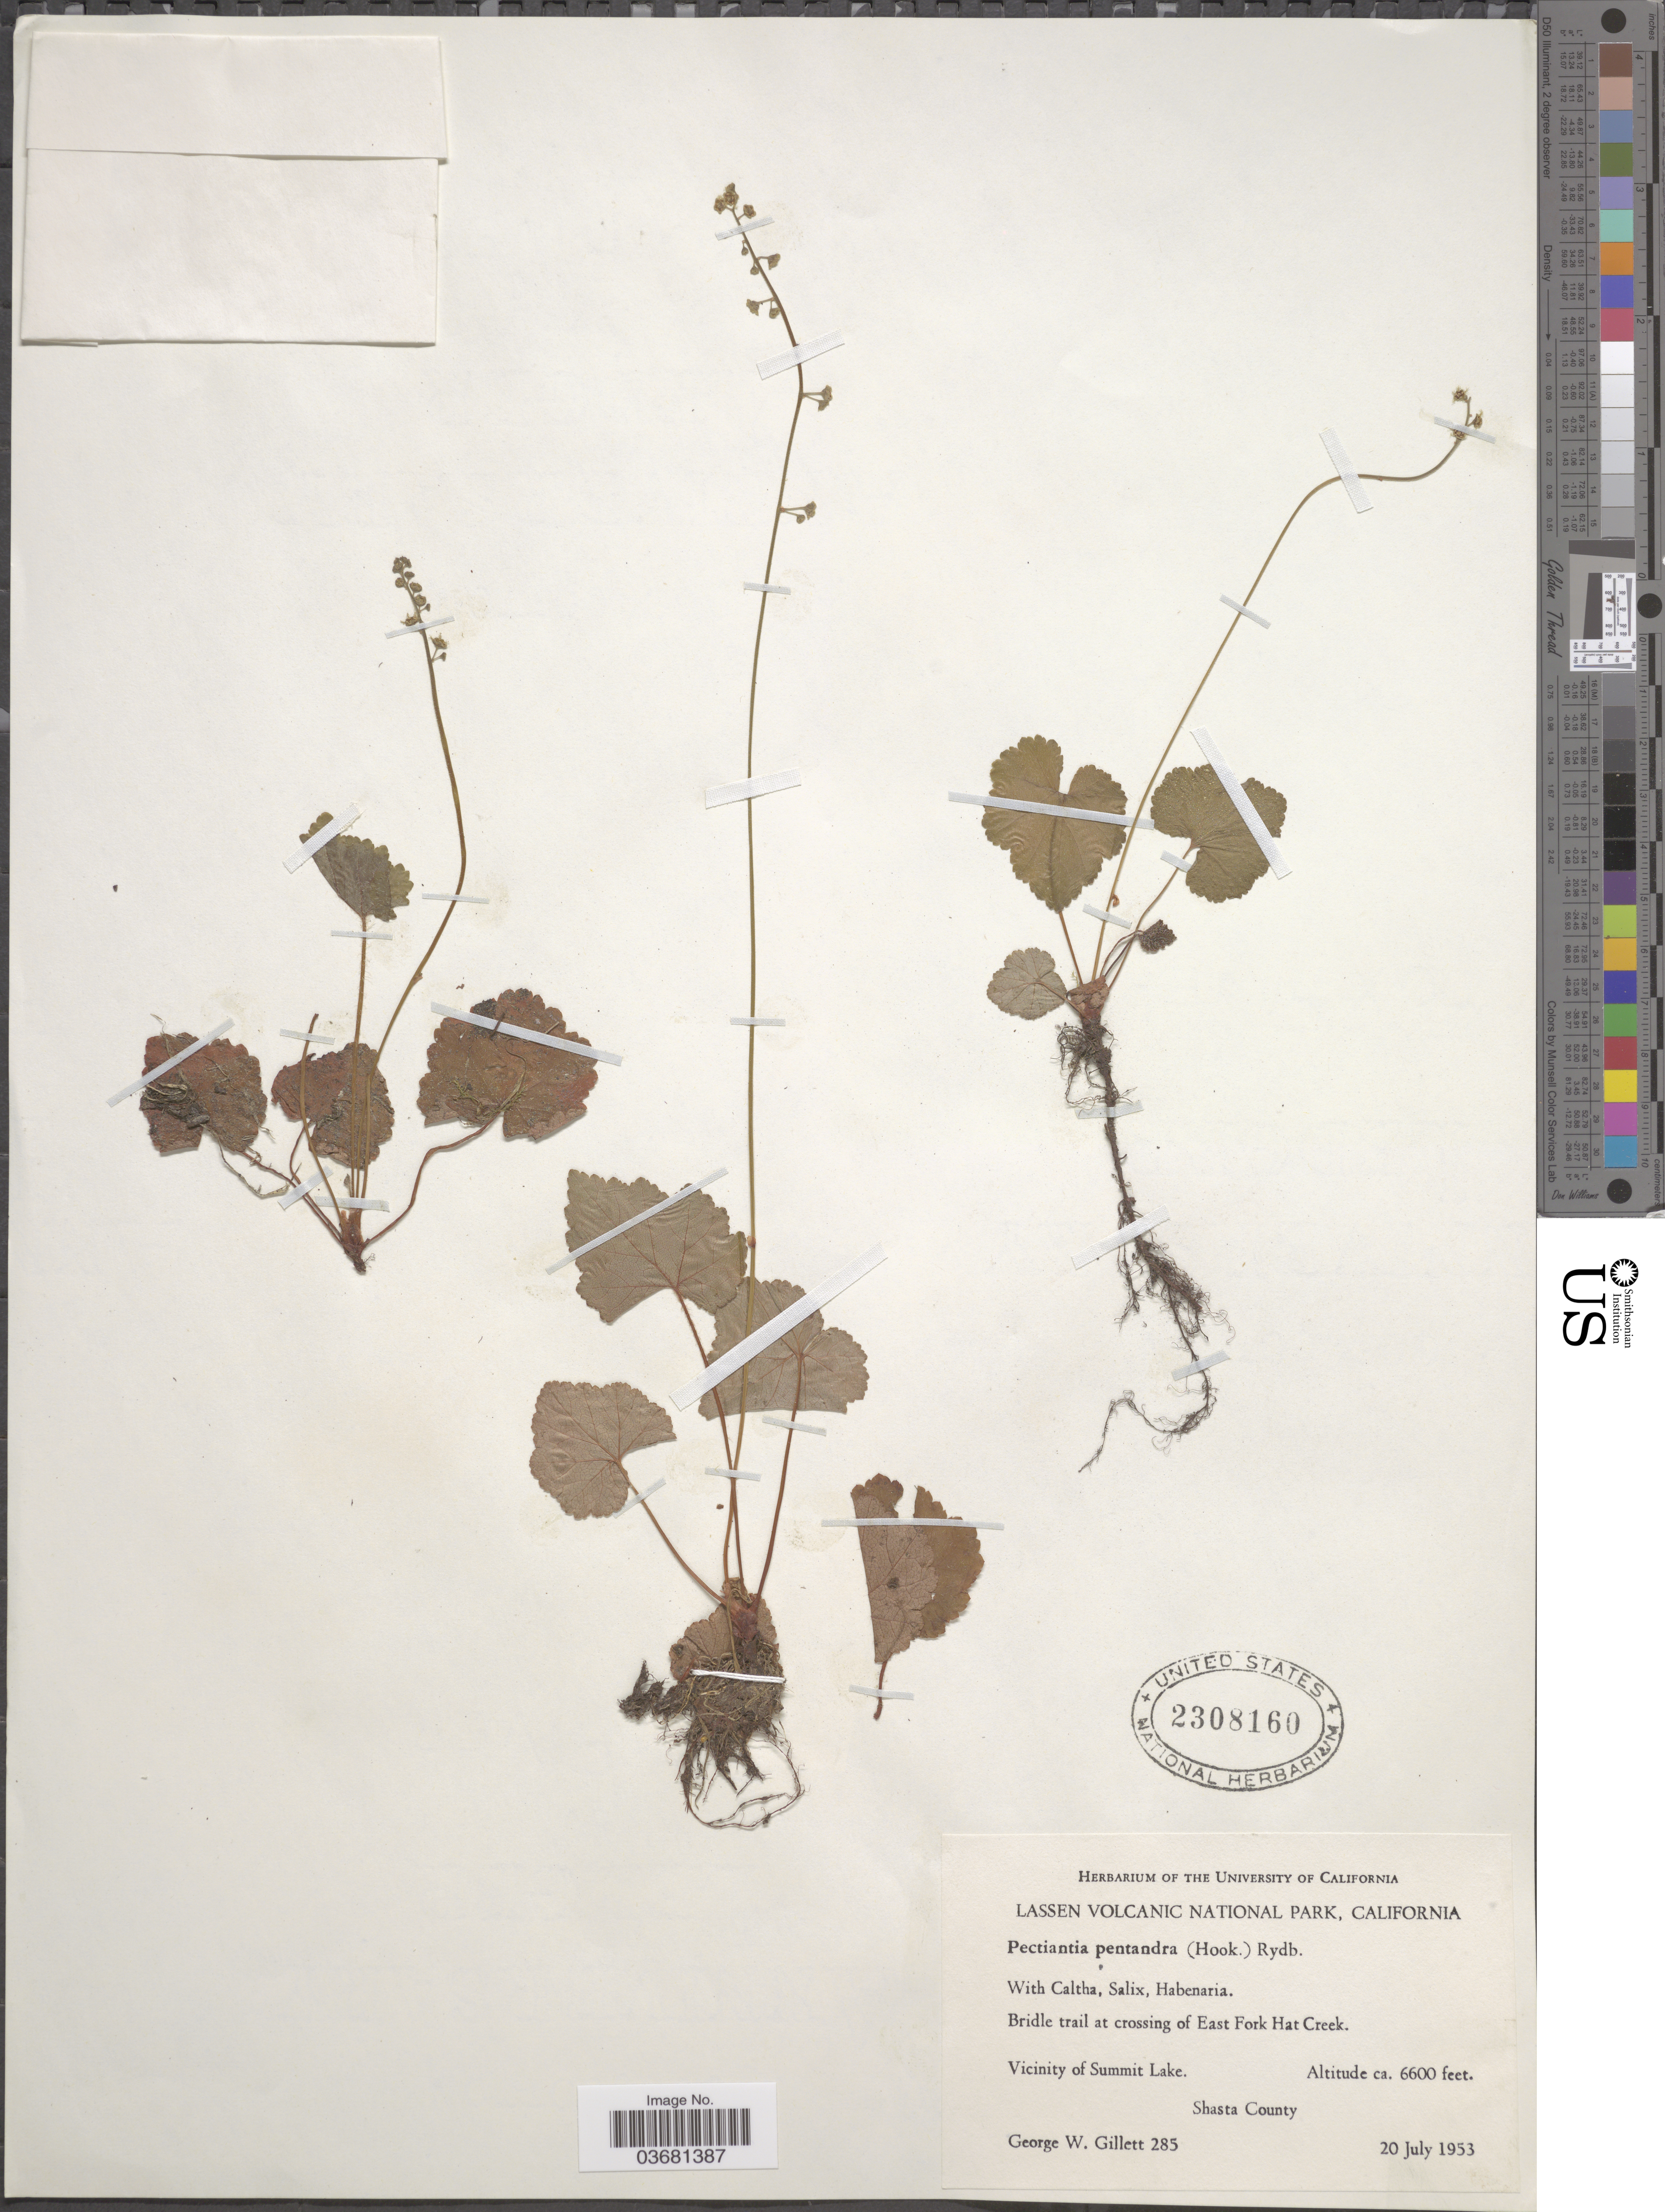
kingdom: Plantae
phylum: Tracheophyta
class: Magnoliopsida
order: Saxifragales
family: Saxifragaceae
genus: Mitella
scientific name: Mitella pentandra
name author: Hook.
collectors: G. Gillett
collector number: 285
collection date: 1953-07-20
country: United States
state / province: California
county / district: Shasta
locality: Lassen Volcanic National Park. Bridle trail at crossing of East Fork Hat Creek. Vicinity of Summit Lake. Shasta County.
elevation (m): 2012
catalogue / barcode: US 2308160